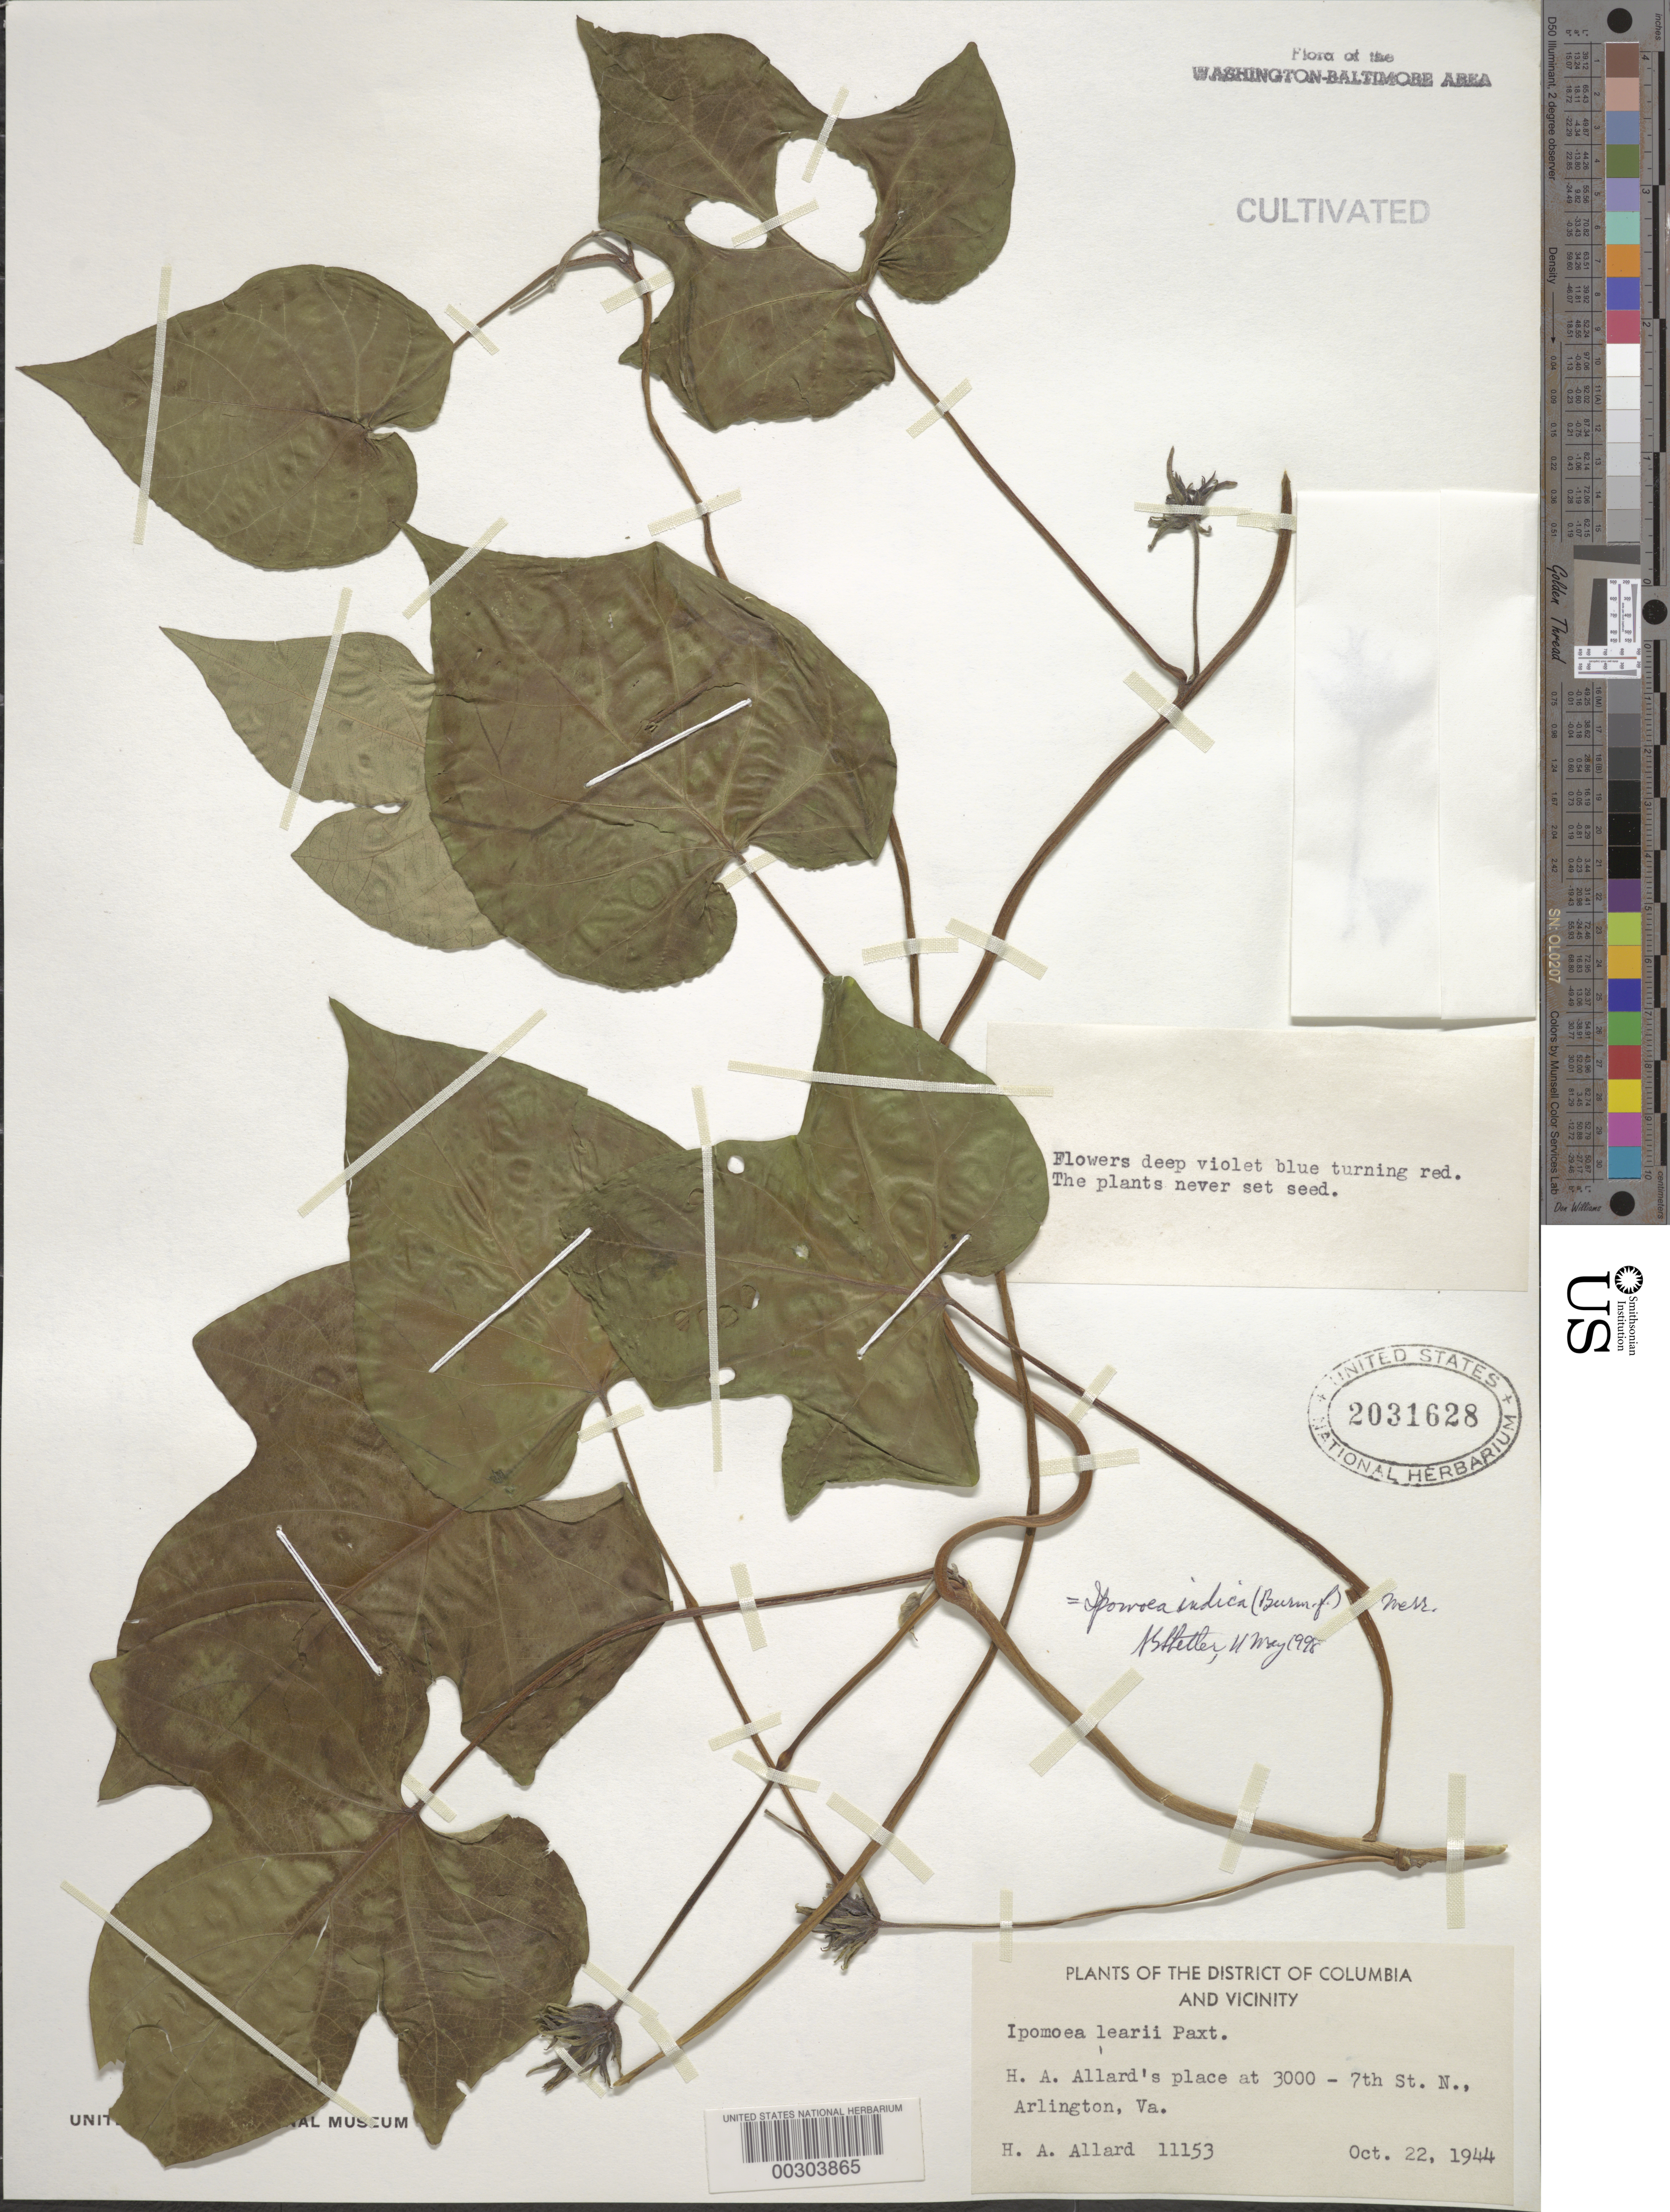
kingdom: Plantae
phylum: Tracheophyta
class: Magnoliopsida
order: Solanales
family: Convolvulaceae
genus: Ipomoea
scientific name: Ipomoea indica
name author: (Burm.) Merr.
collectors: H. A. Allard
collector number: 11153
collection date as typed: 22 Oct 1944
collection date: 1944-10-22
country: United States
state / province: Virginia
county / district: Arlington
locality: Arlington, 3000 7th St N, H.A. Allard's place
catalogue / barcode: US 2031628